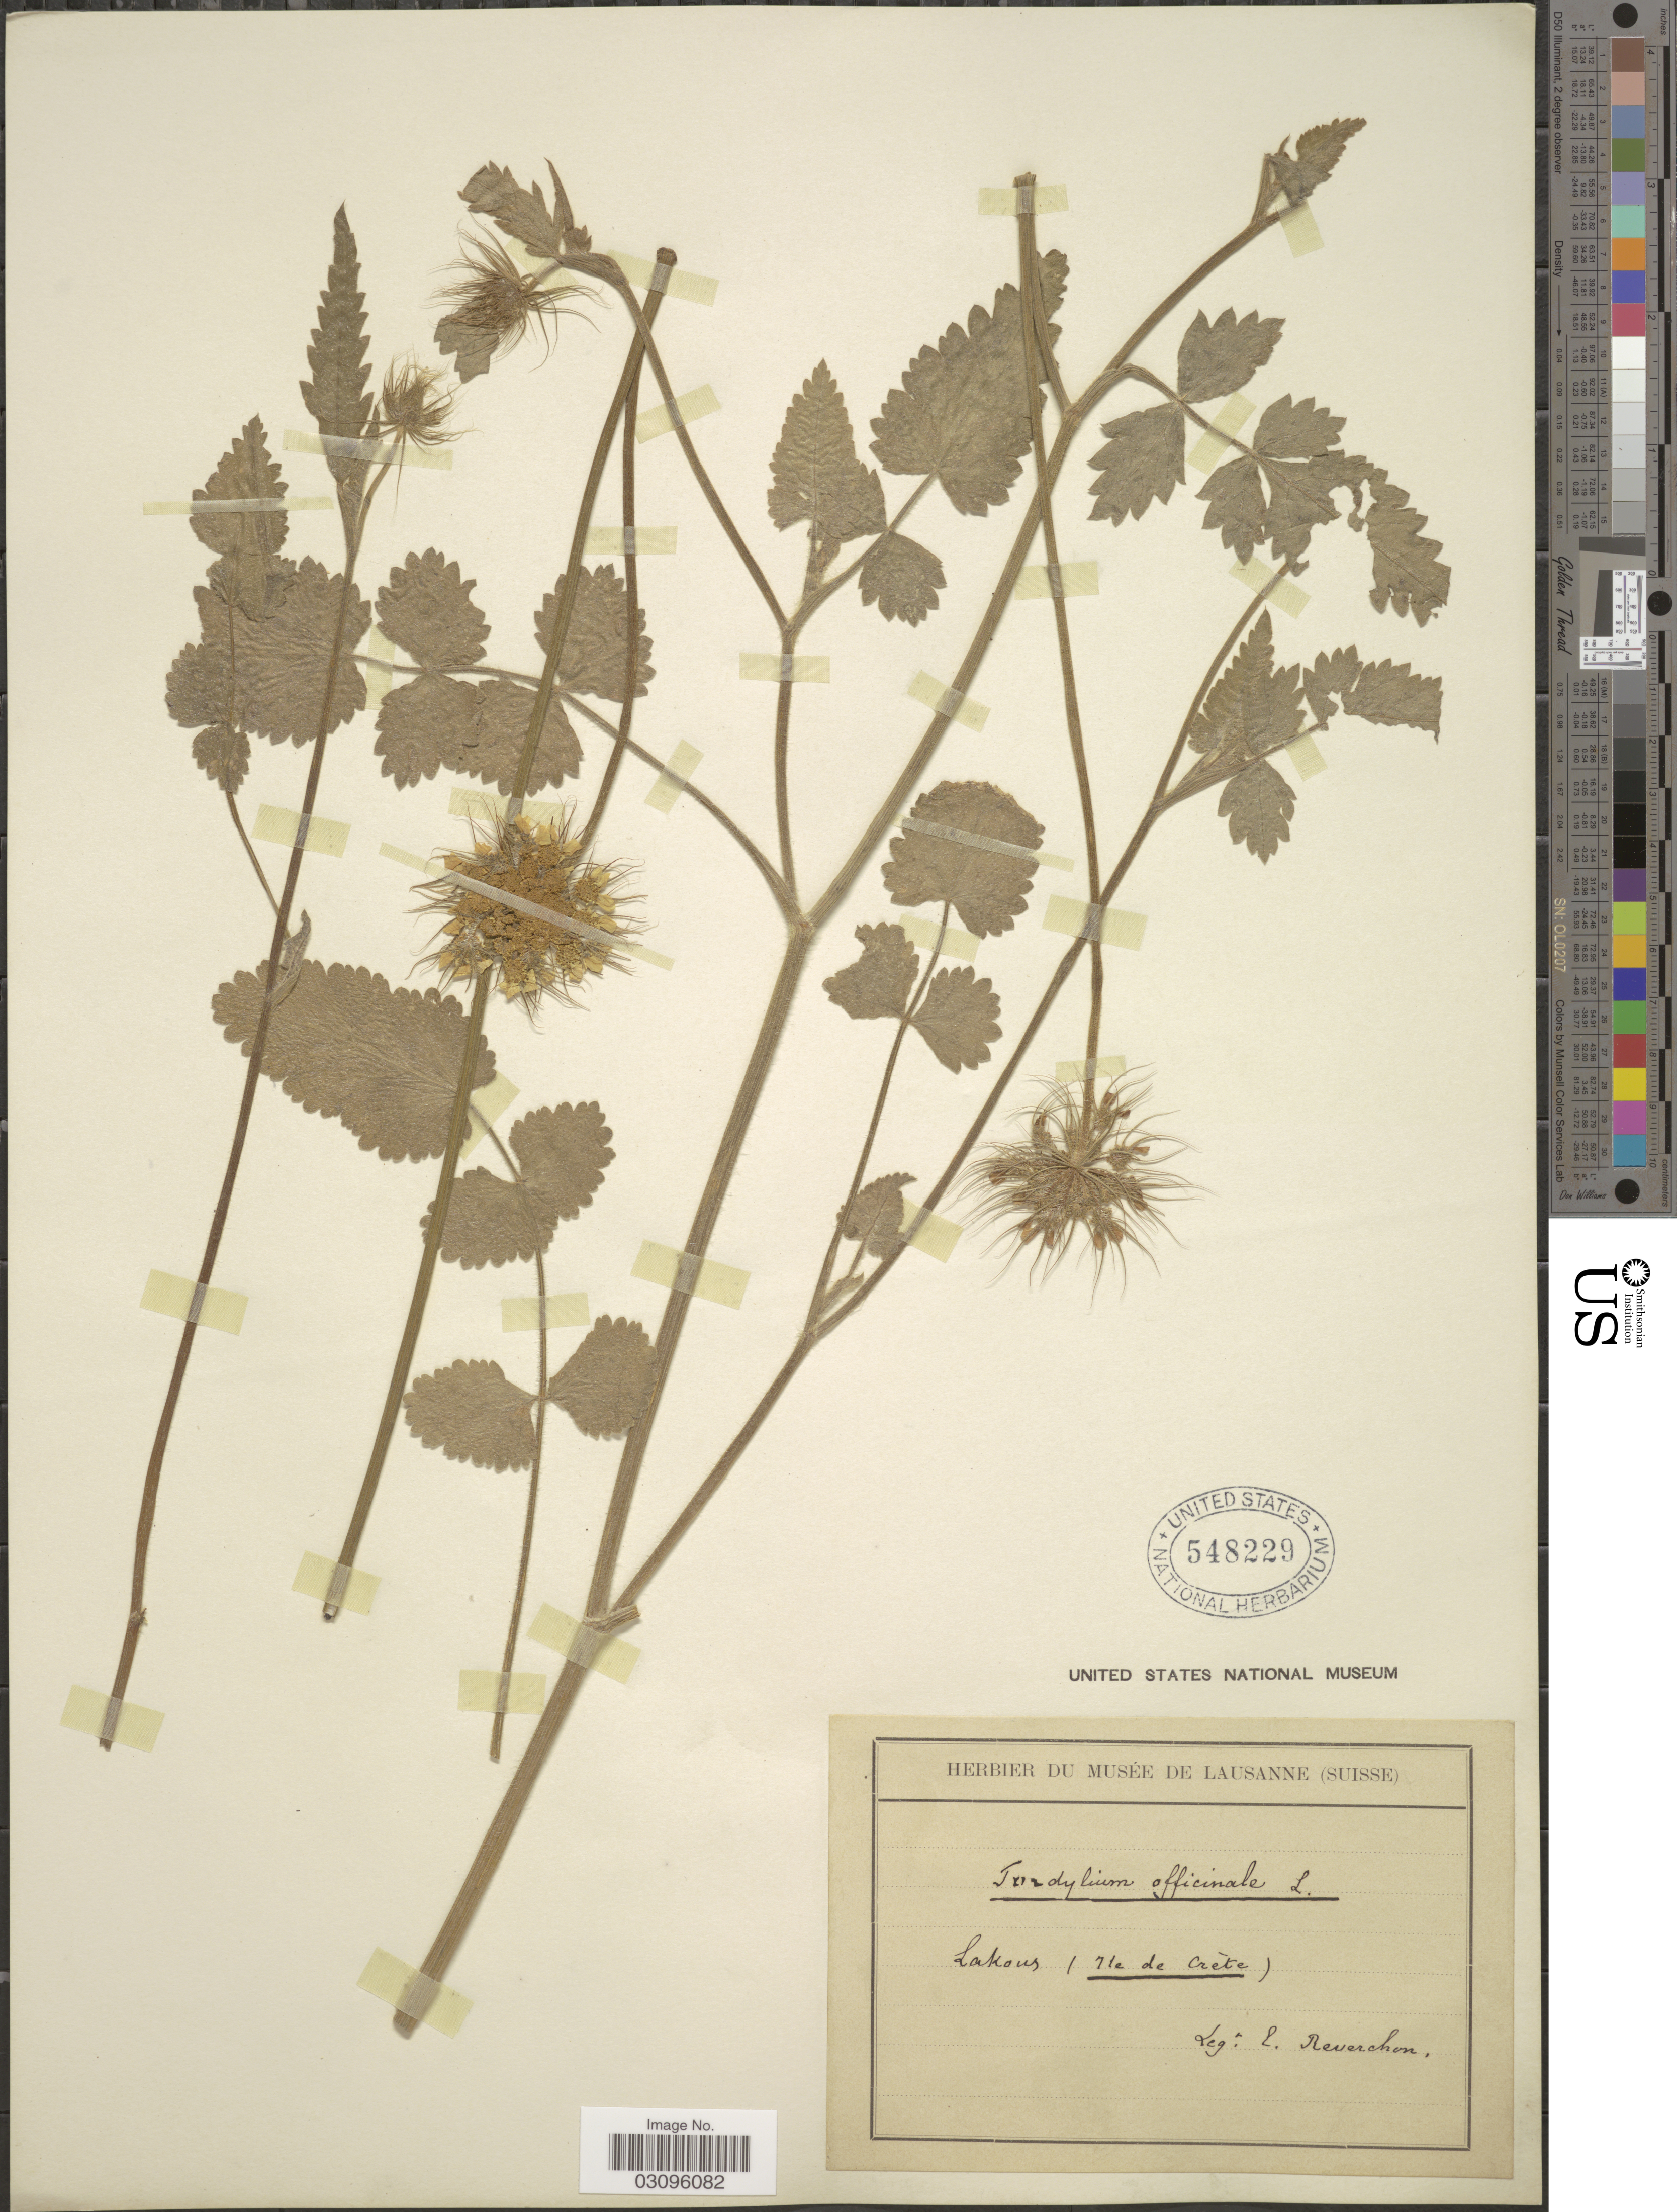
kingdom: Plantae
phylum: Tracheophyta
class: Magnoliopsida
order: Apiales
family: Apiaceae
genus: Tordylium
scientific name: Tordylium officinale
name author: L.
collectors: E. Reverchon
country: Greece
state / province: Crete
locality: Lakous (Ile de Crète).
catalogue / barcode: US 548229